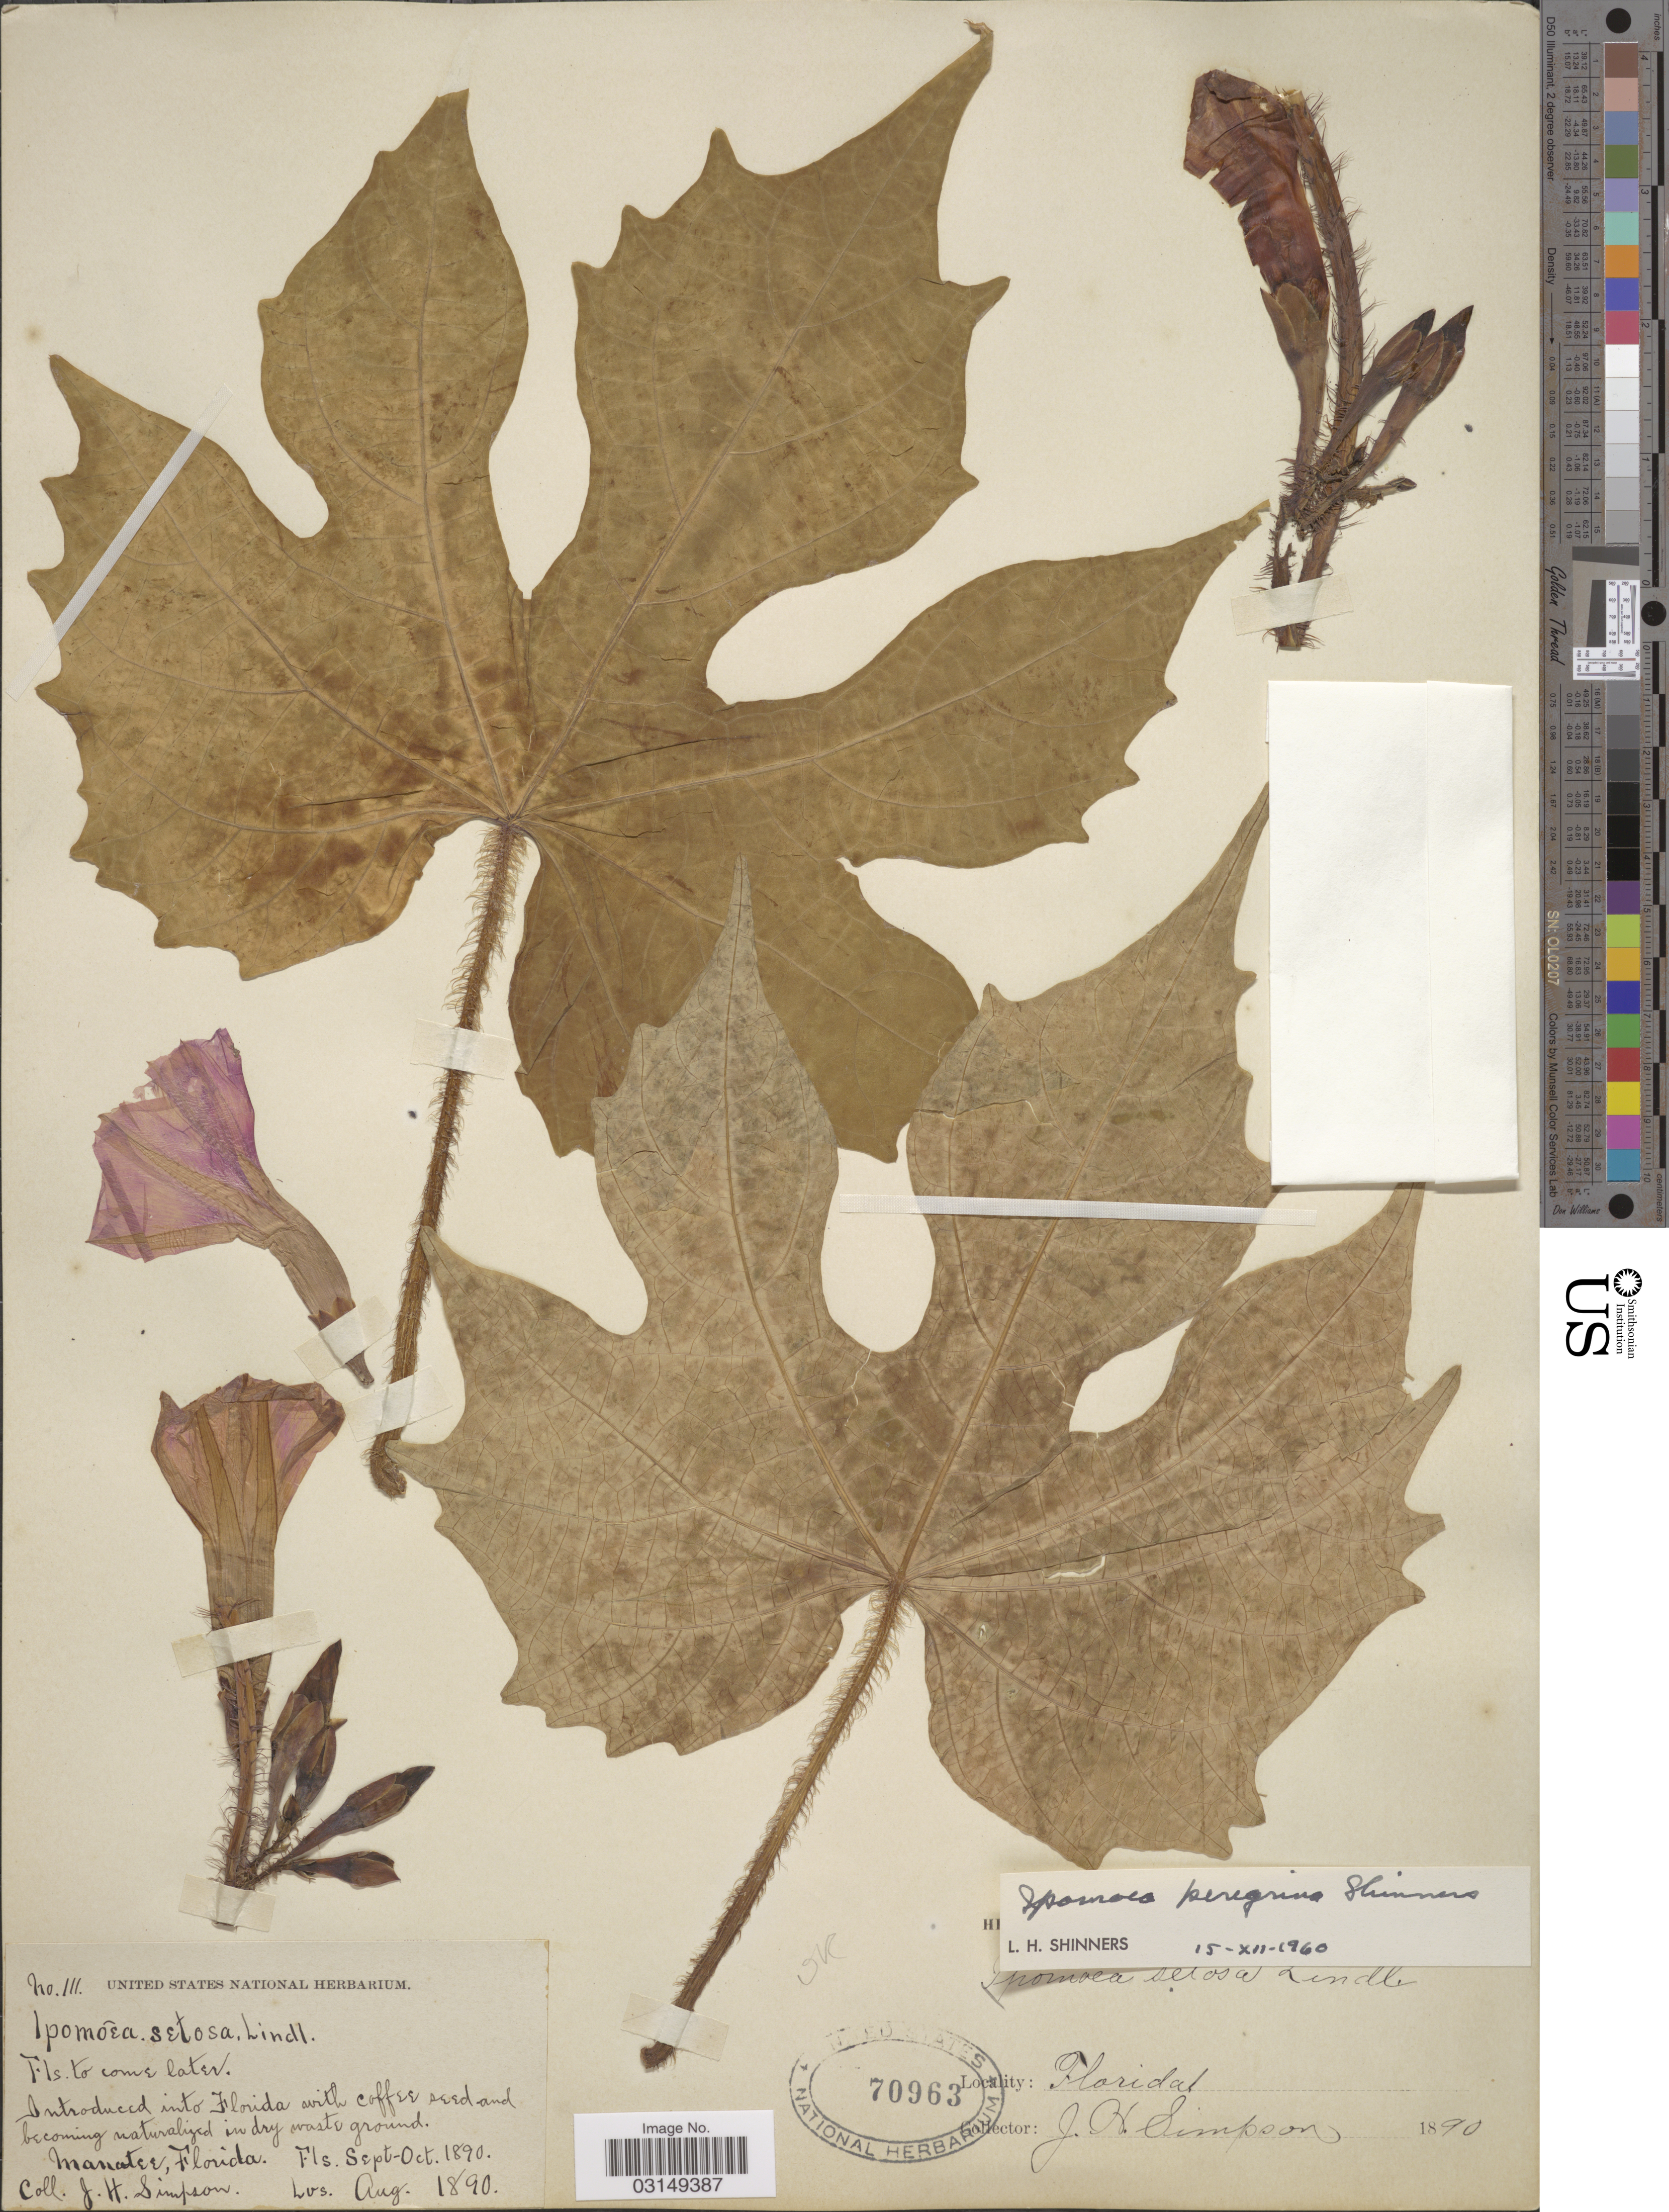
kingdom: Plantae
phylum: Tracheophyta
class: Magnoliopsida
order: Solanales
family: Convolvulaceae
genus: Ipomoea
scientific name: Ipomoea setosa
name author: Ker Gawl.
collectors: J. H. Simpson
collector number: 111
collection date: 1890-08/1890-10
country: United States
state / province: Florida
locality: Manatee.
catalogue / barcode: US 70963